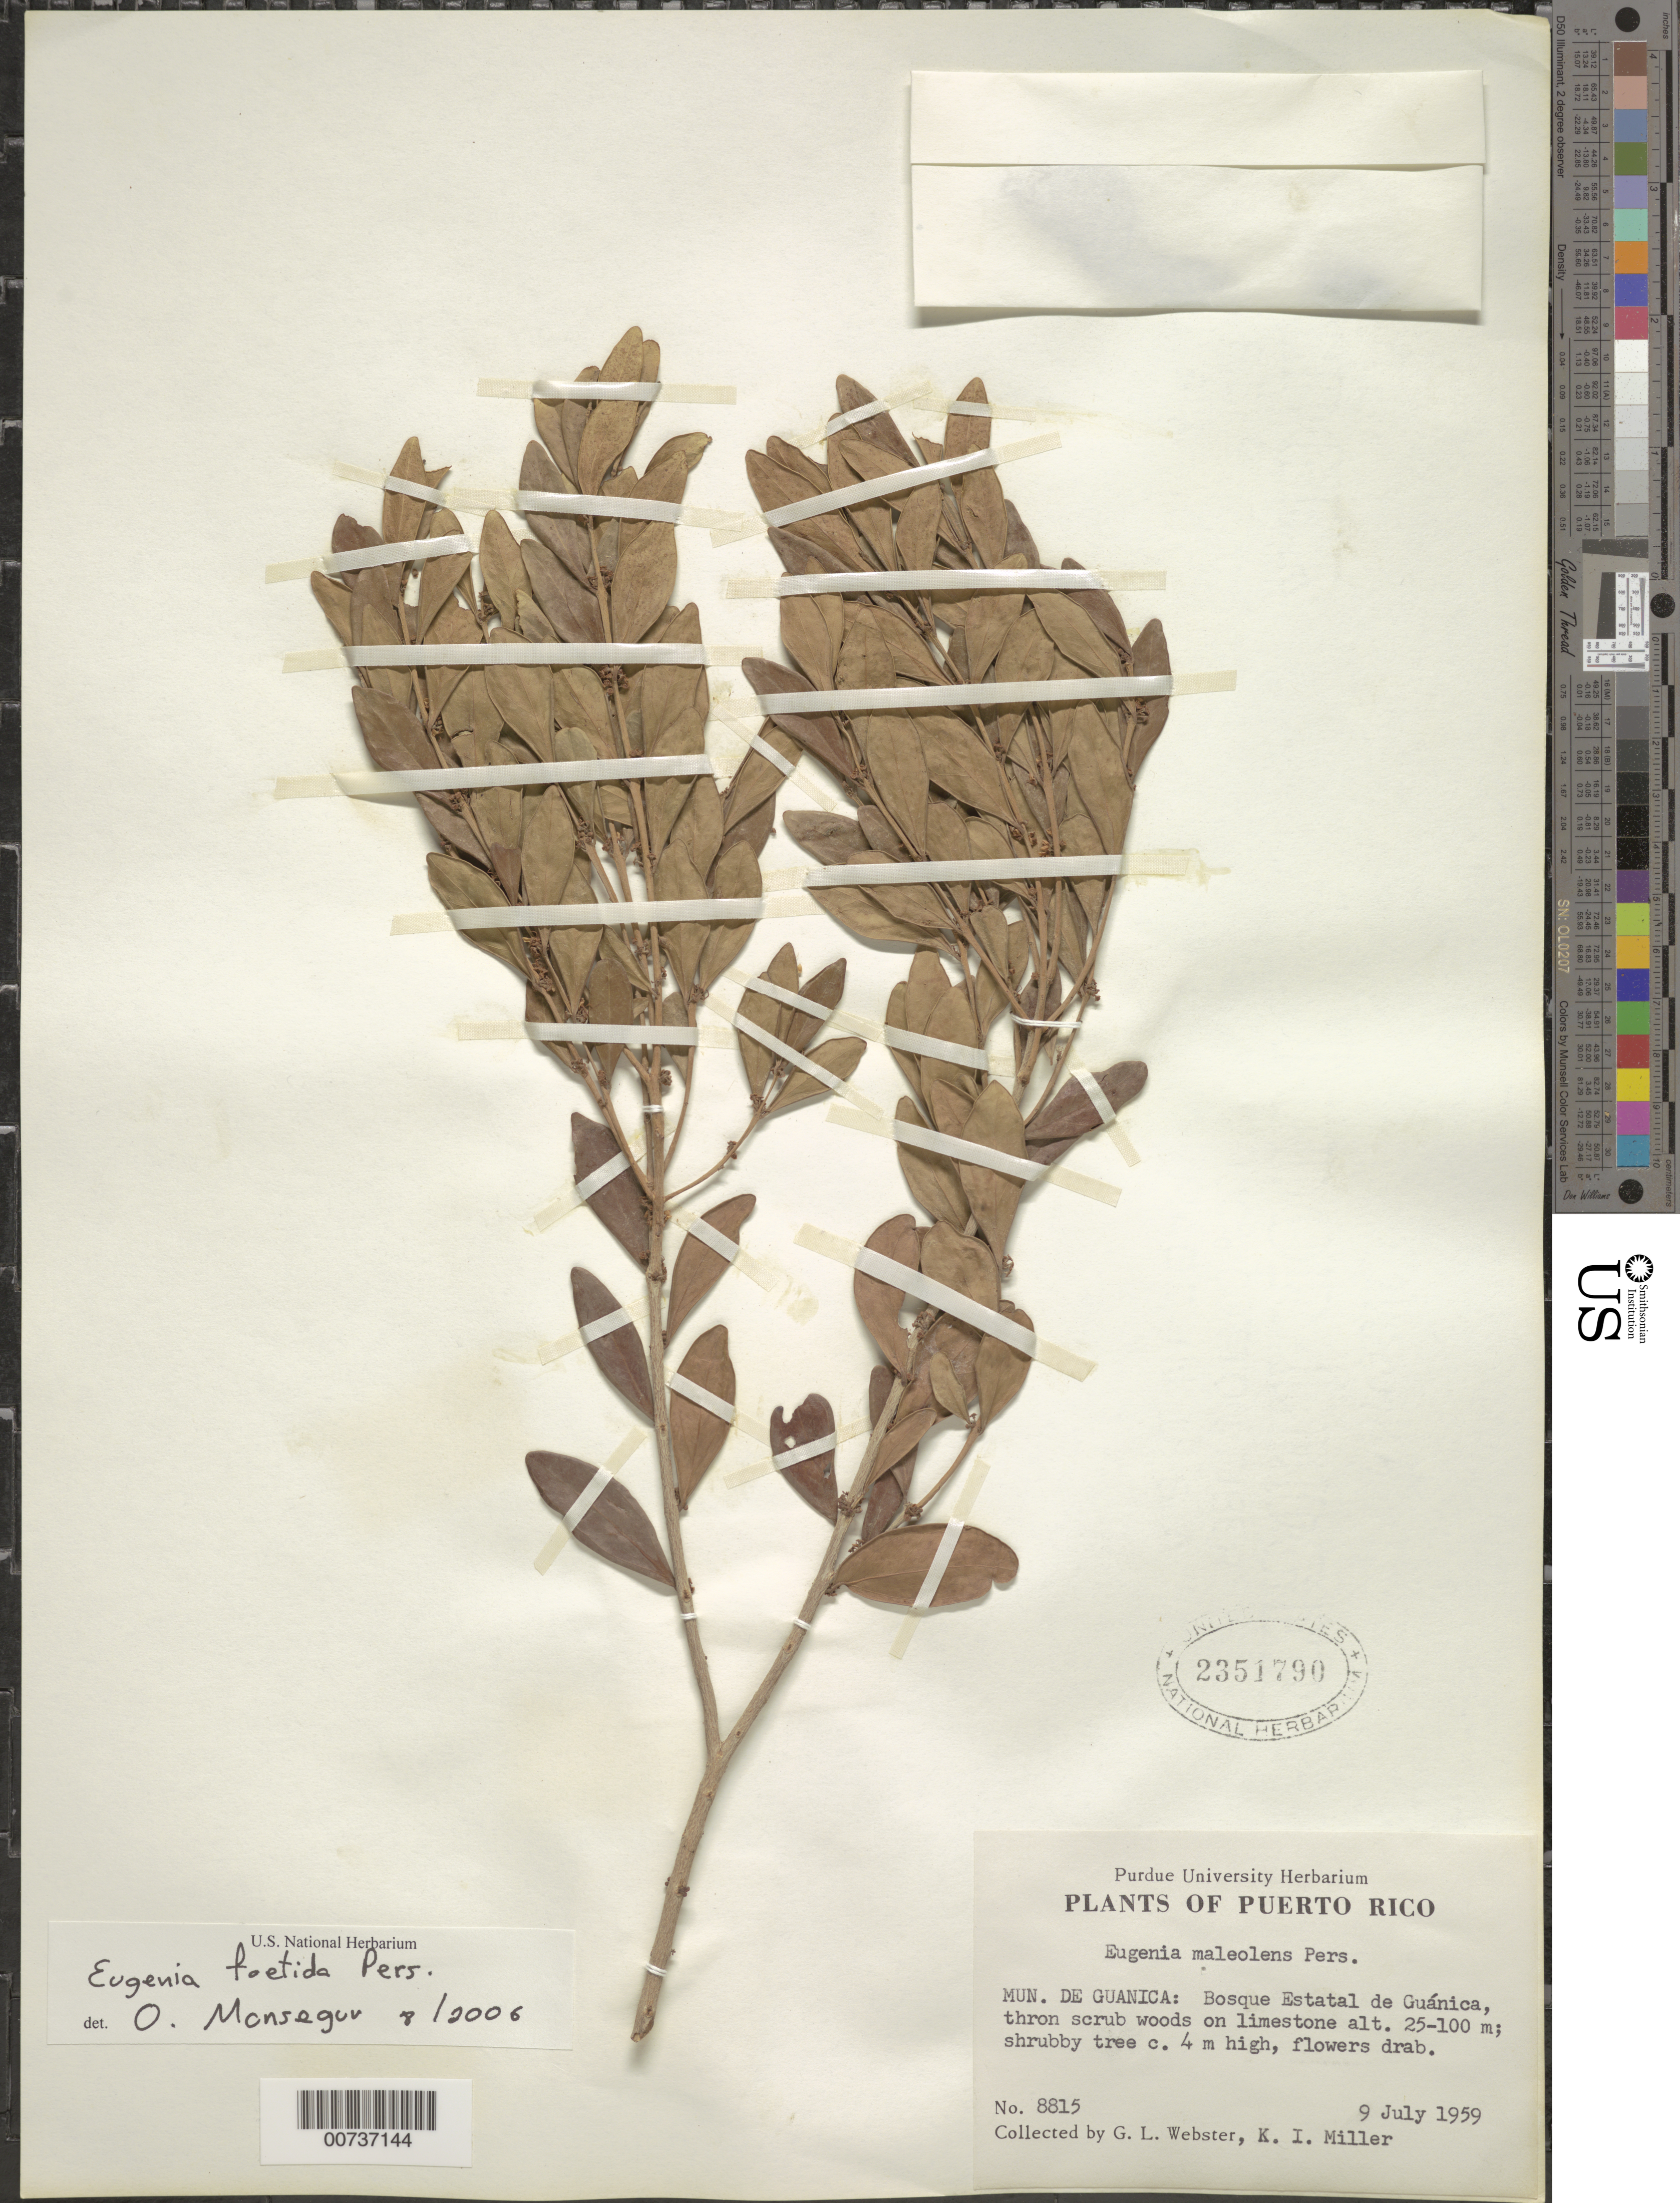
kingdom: Plantae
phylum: Tracheophyta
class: Magnoliopsida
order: Myrtales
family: Myrtaceae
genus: Eugenia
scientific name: Eugenia monticola var. monticola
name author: (Sw.) DC.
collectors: G. L. Webster & K. I. Miller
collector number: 8815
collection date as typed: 09 Jul 1959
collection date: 1959-07-09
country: Puerto Rico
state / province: Guánica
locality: Mun. Guánica: Bosque Estatal de Guánica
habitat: Thron scrub woods on limestone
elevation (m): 25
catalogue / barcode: US 2351790